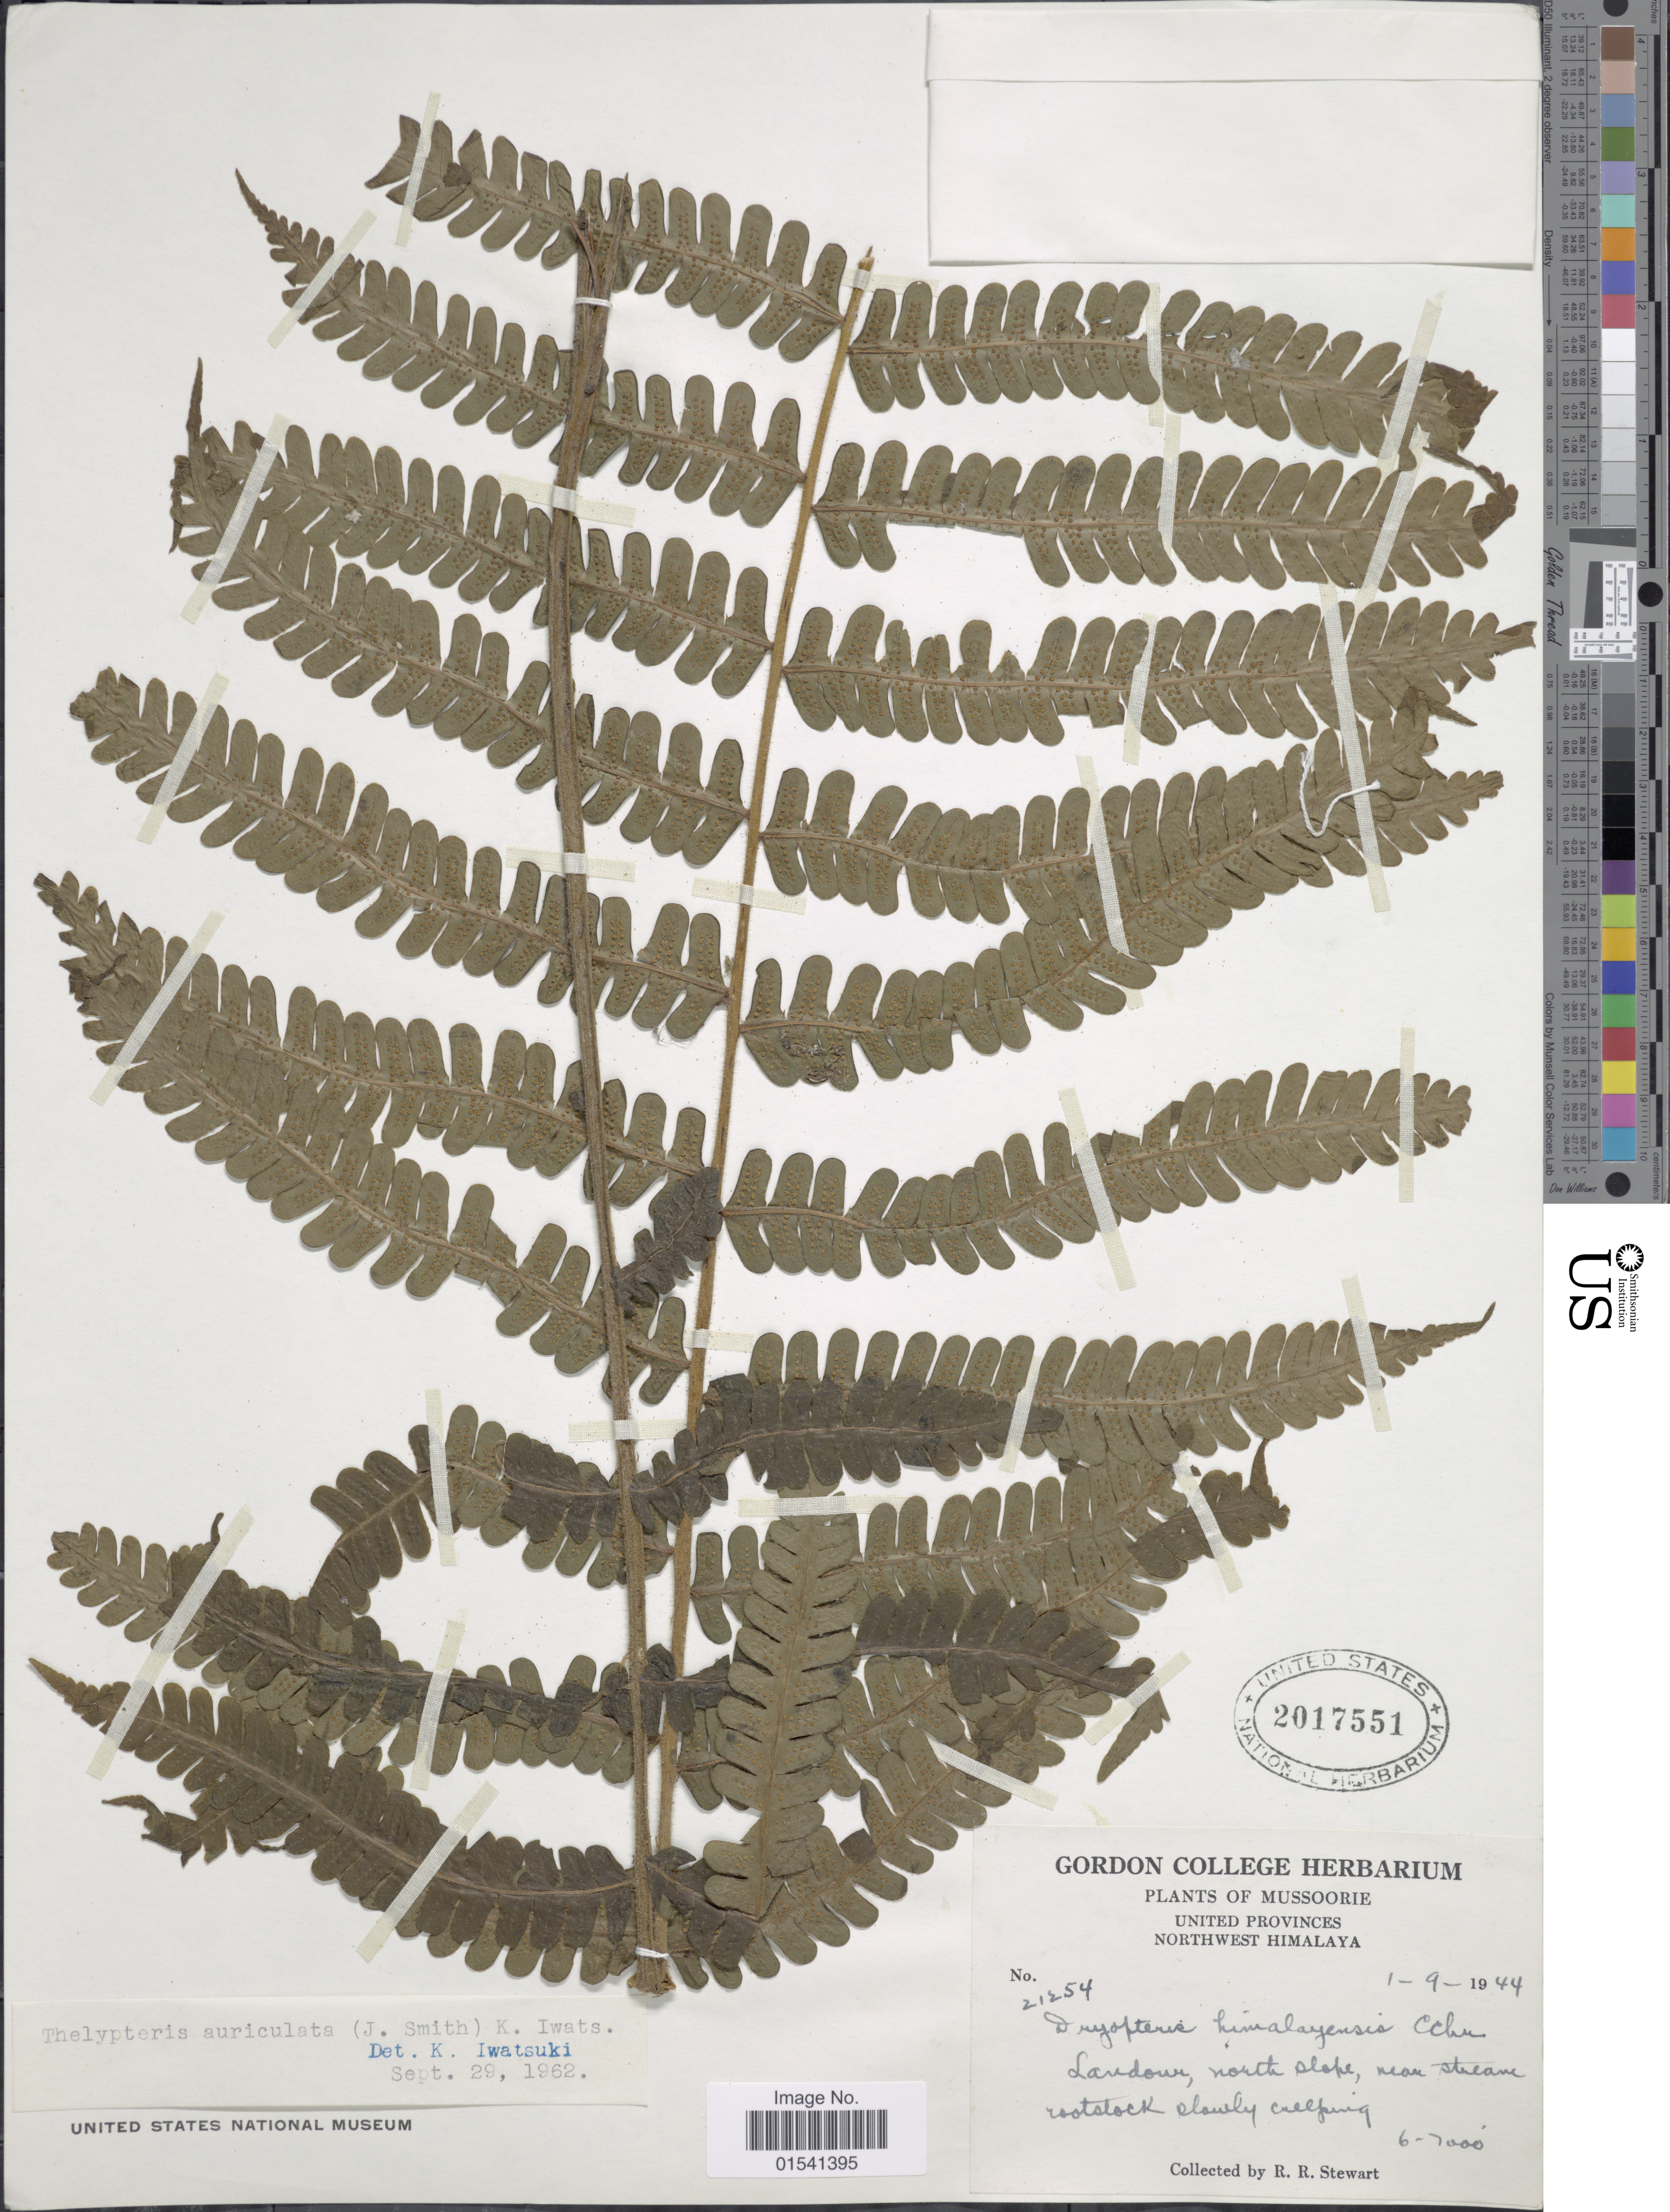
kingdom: Plantae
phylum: Tracheophyta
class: Polypodiopsida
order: Polypodiales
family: Thelypteridaceae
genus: Cyclogramma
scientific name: Cyclogramma auriculata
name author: (J. Sm.) Ching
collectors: R. R. Stewart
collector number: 21254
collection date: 1944-09-01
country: India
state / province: Uttarakhand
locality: Mussoorie, Unite Provinces, Northwest Himalaya, Landour, north slope, near stream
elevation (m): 1829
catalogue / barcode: US 2017551